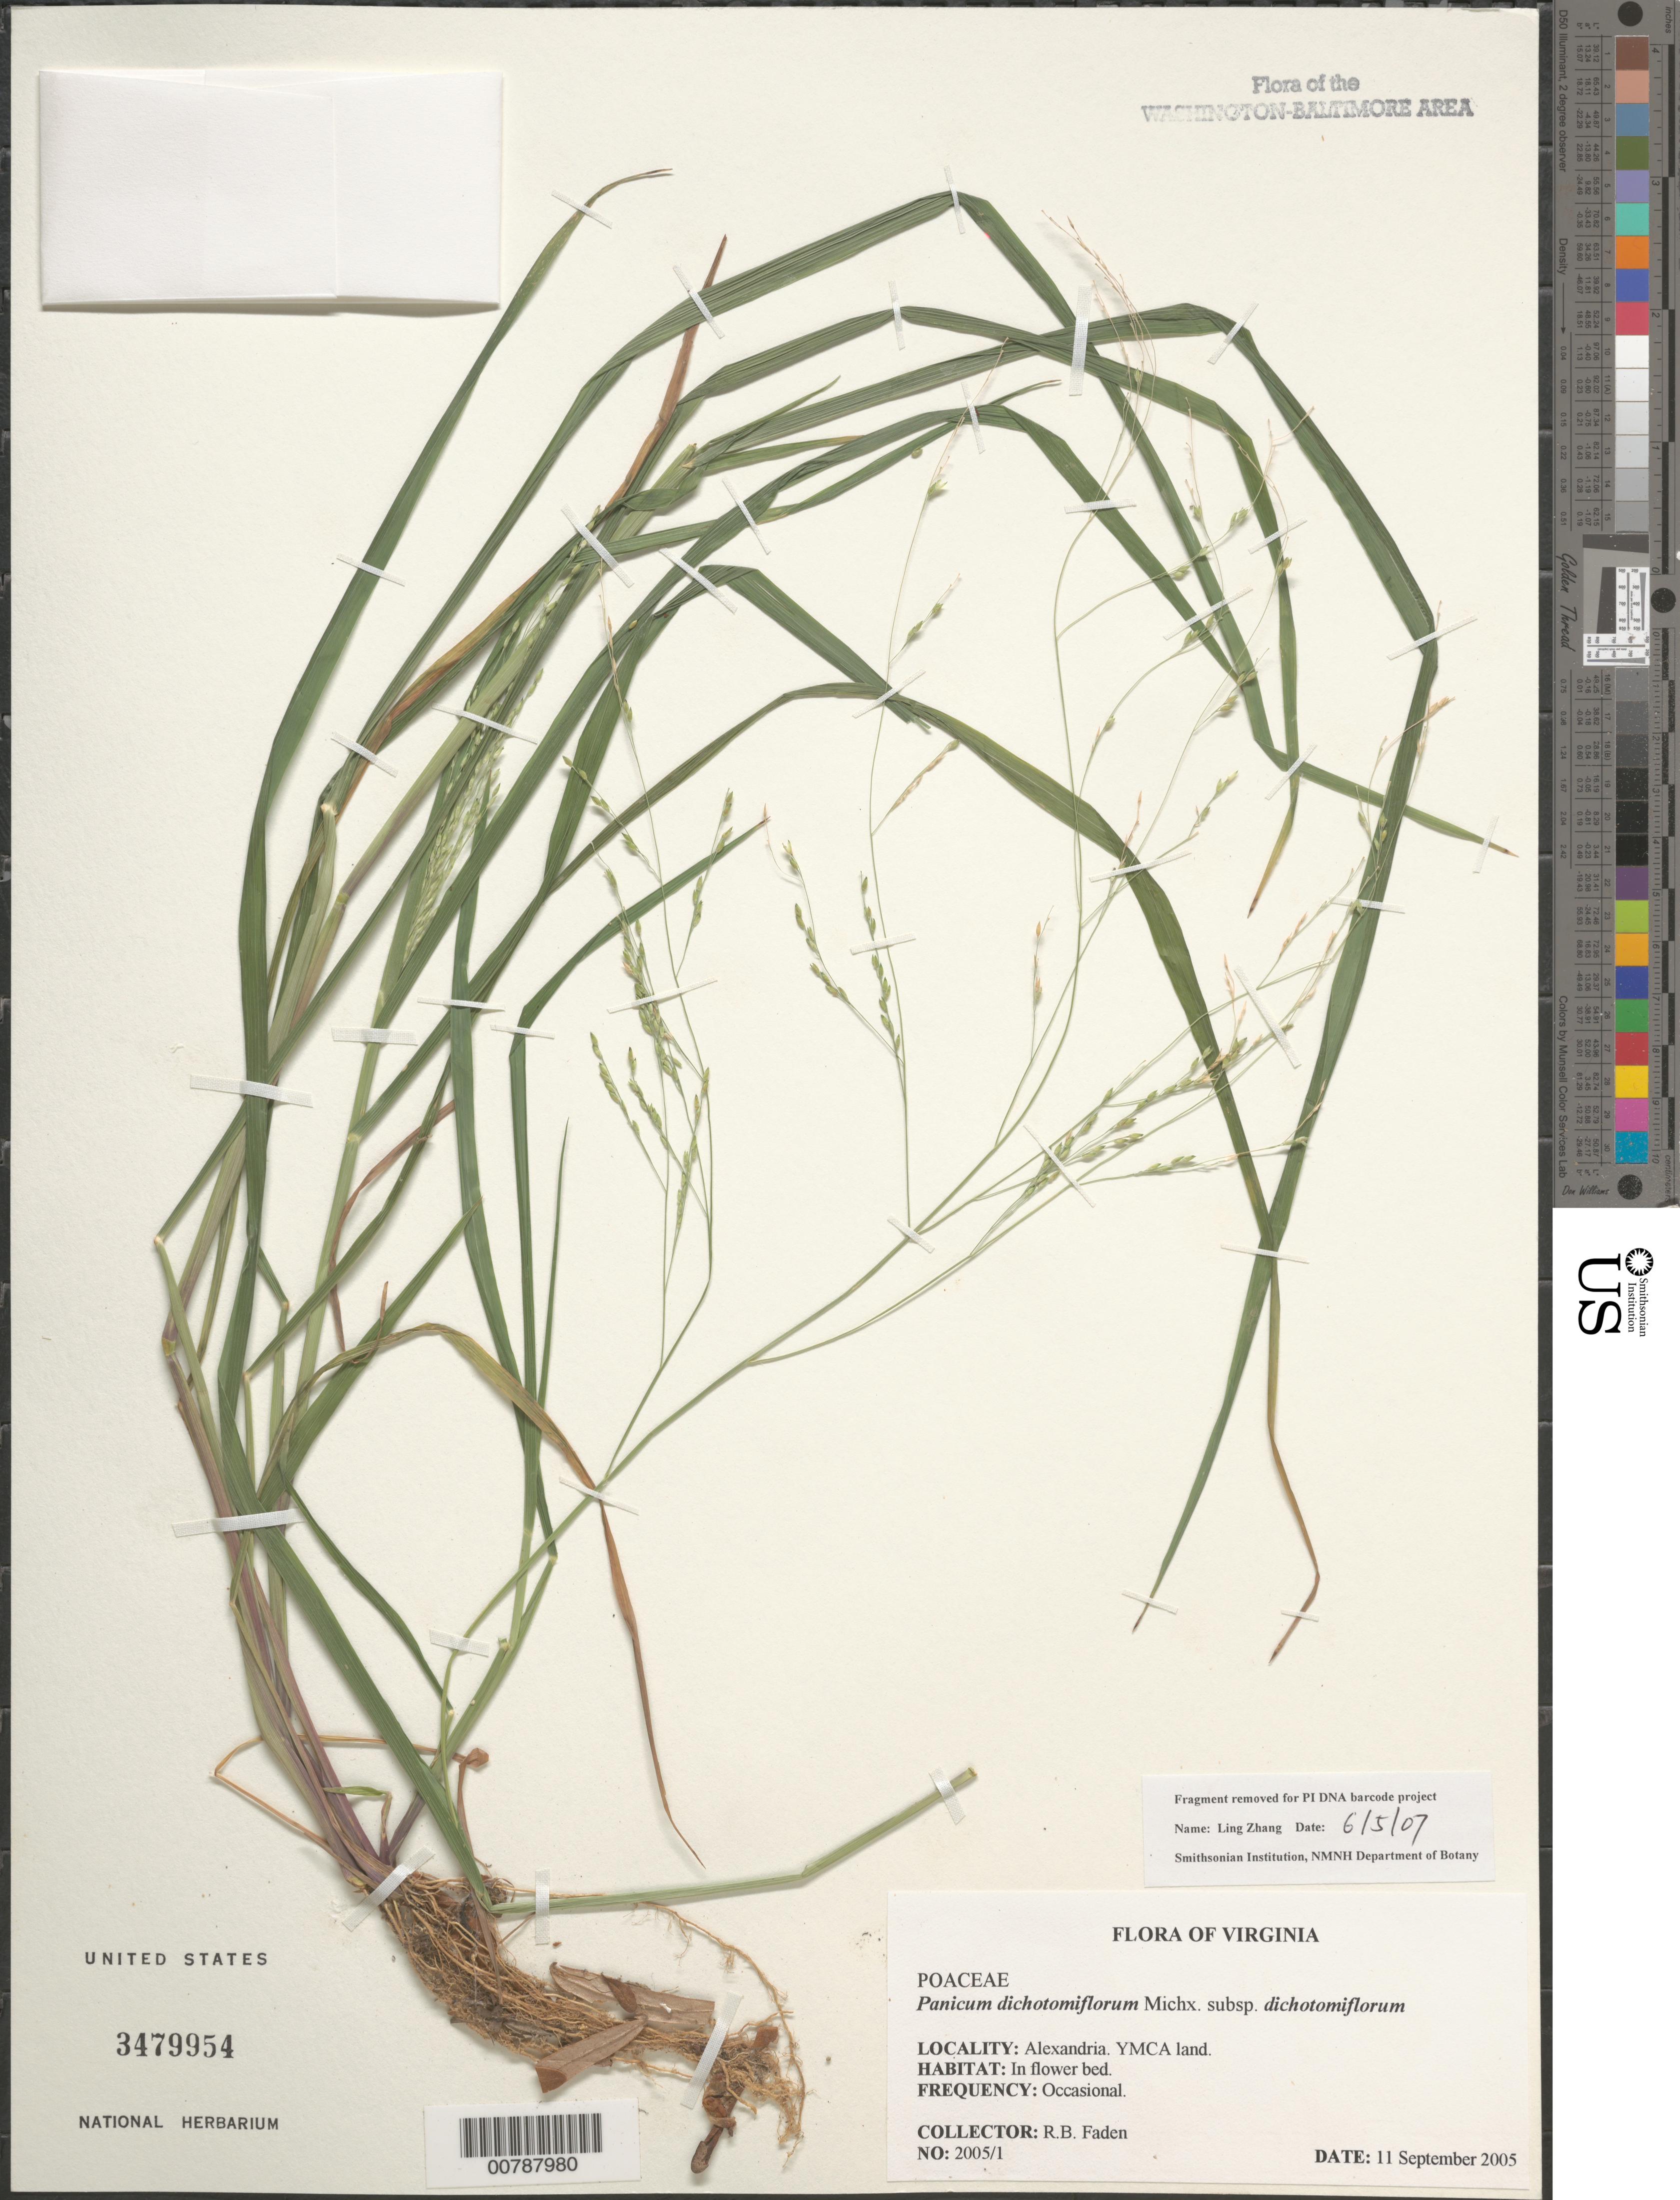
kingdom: Plantae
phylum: Tracheophyta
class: Liliopsida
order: Poales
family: Poaceae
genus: Panicum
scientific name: Panicum dichotomiflorum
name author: Michx.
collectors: R. B. Faden et al.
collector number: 2005/1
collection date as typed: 11 September 2005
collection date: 2005-09-11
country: United States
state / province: Virginia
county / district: City of Alexandria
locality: Alexandria. YMCA land.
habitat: In flower bed.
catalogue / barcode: US 3479954